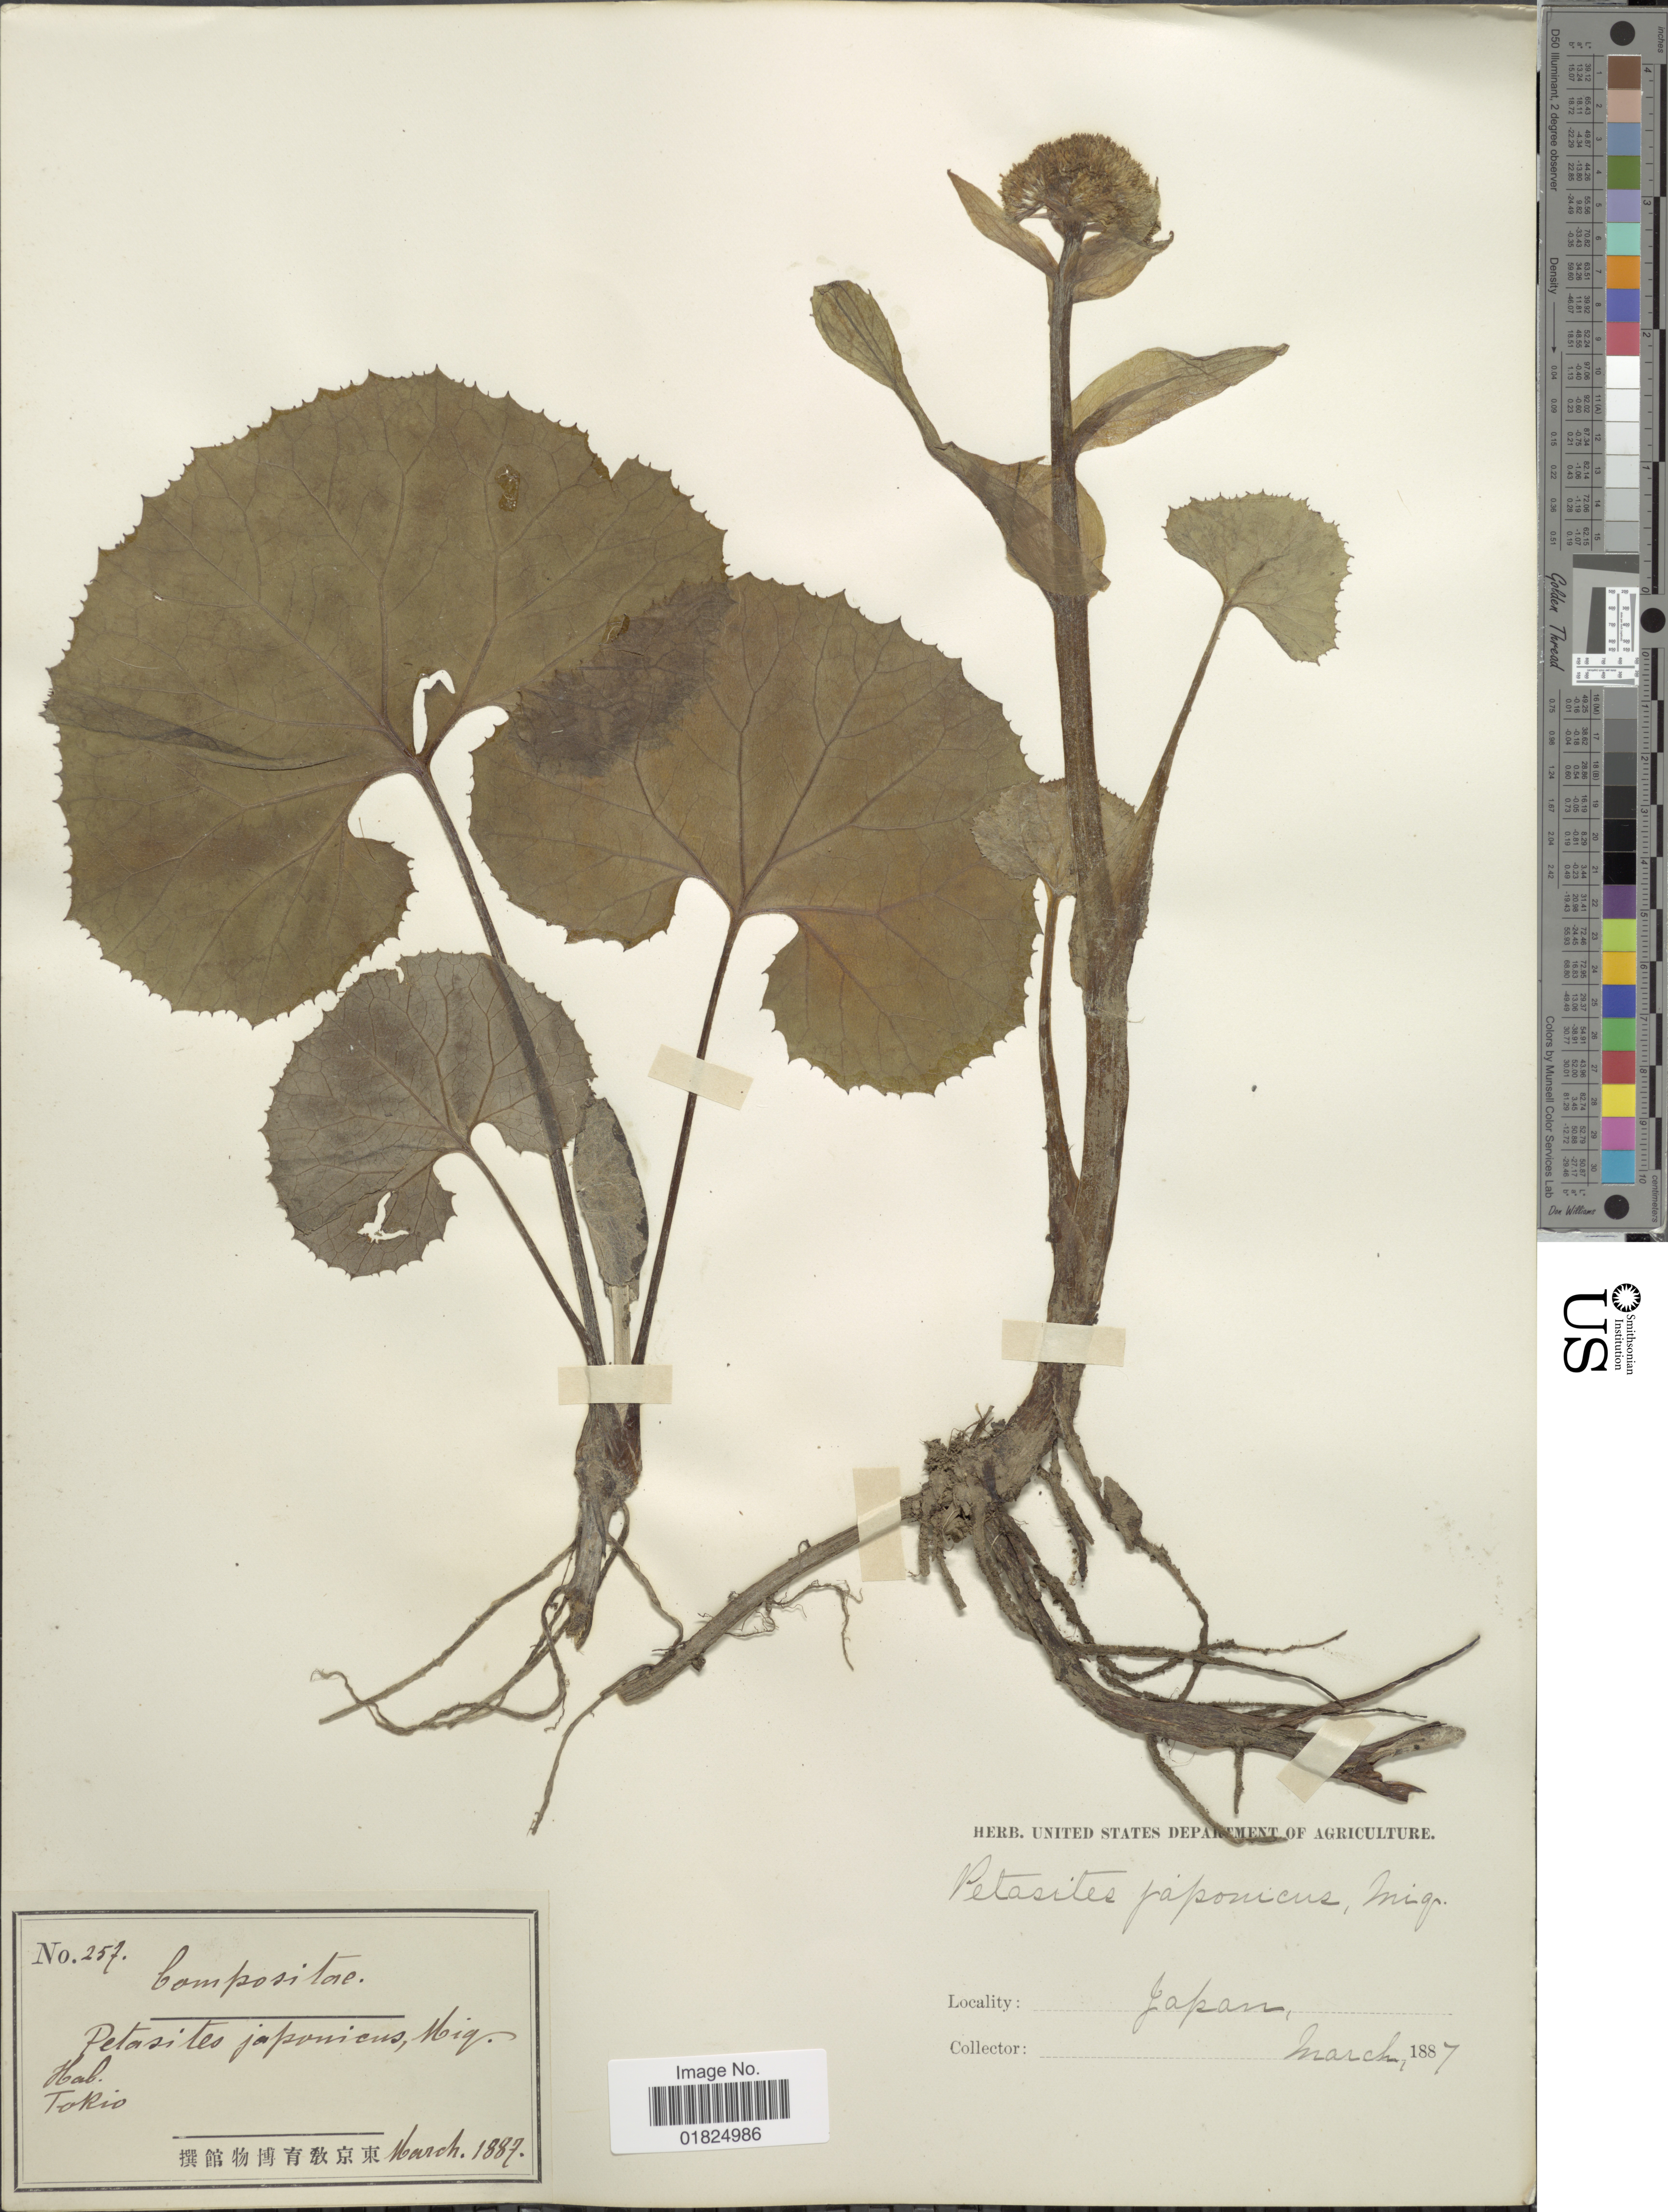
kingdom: Plantae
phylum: Tracheophyta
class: Magnoliopsida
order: Asterales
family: Asteraceae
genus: Petasites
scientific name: Petasites japonicus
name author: (Siebold & Zucc.) Maxim.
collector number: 257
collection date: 1887-03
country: Japan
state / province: Tokyo, Federal City of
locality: Tokio